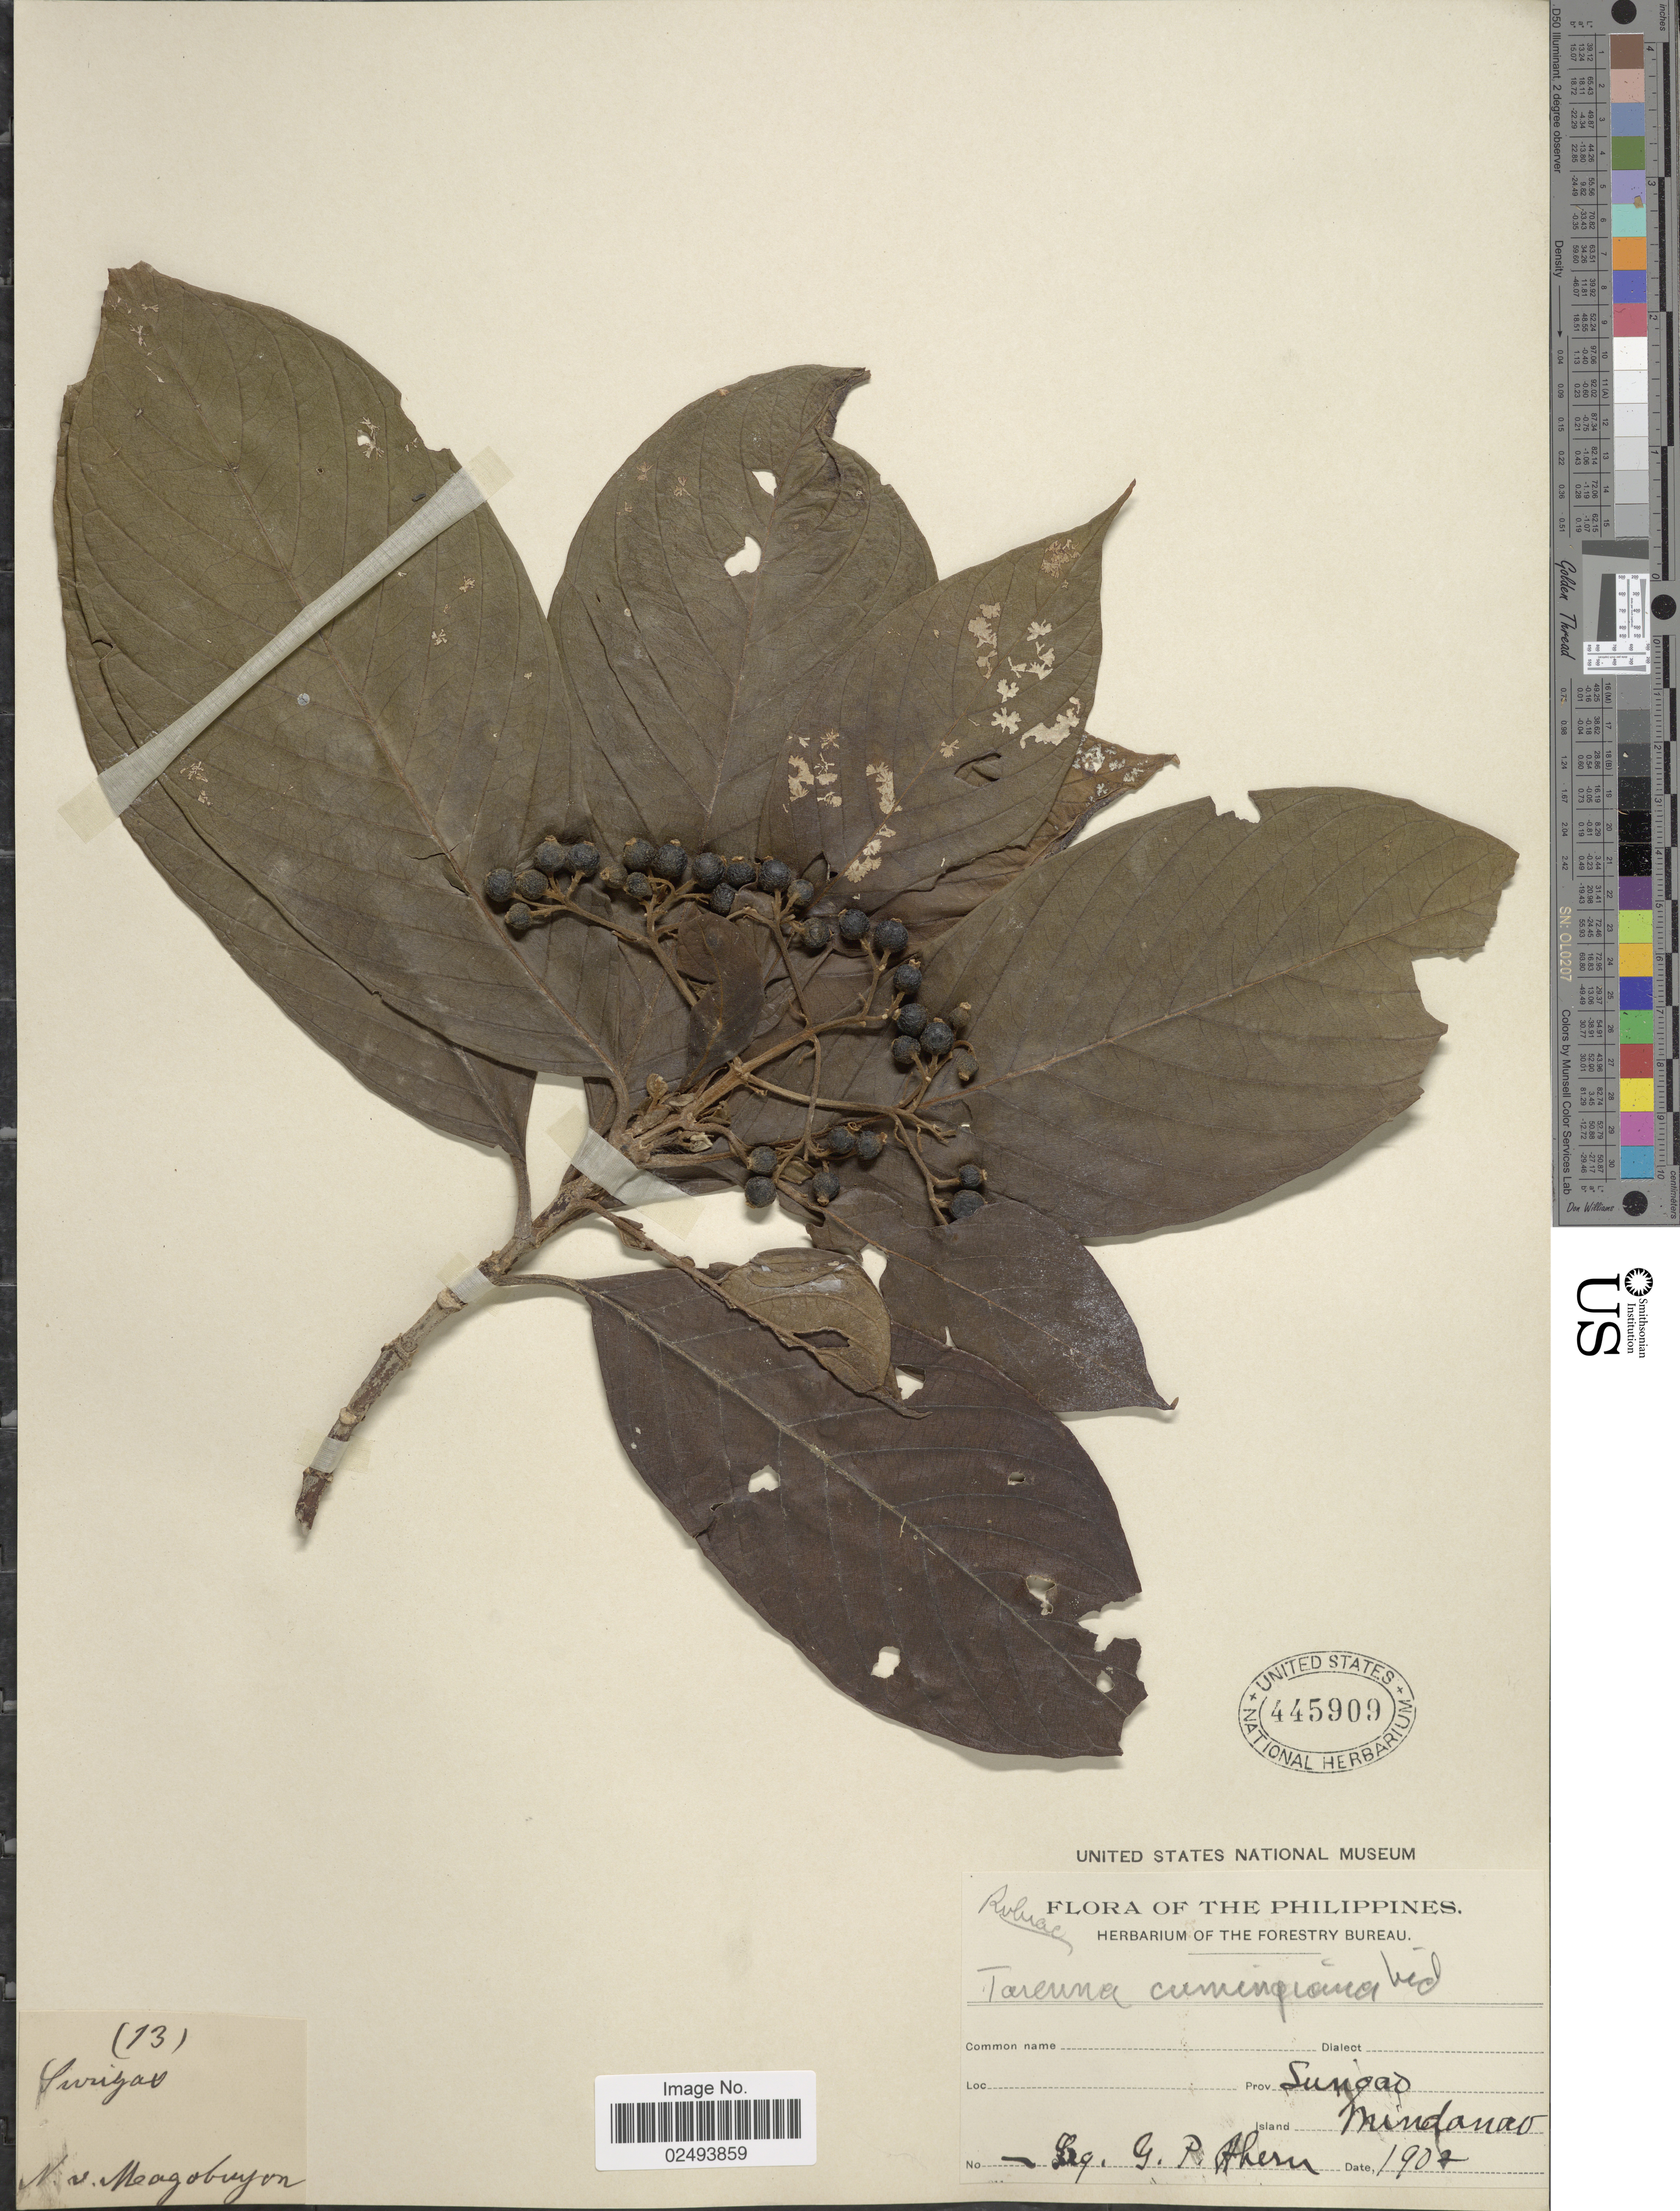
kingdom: Plantae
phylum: Tracheophyta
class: Magnoliopsida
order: Gentianales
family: Rubiaceae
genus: Tarenna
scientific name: Tarenna cumingiana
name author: (Vidal) Elmer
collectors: G. Ahern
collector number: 13*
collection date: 1902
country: Philippines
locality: Prov. Surigao. Island Mindanao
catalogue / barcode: US 445909